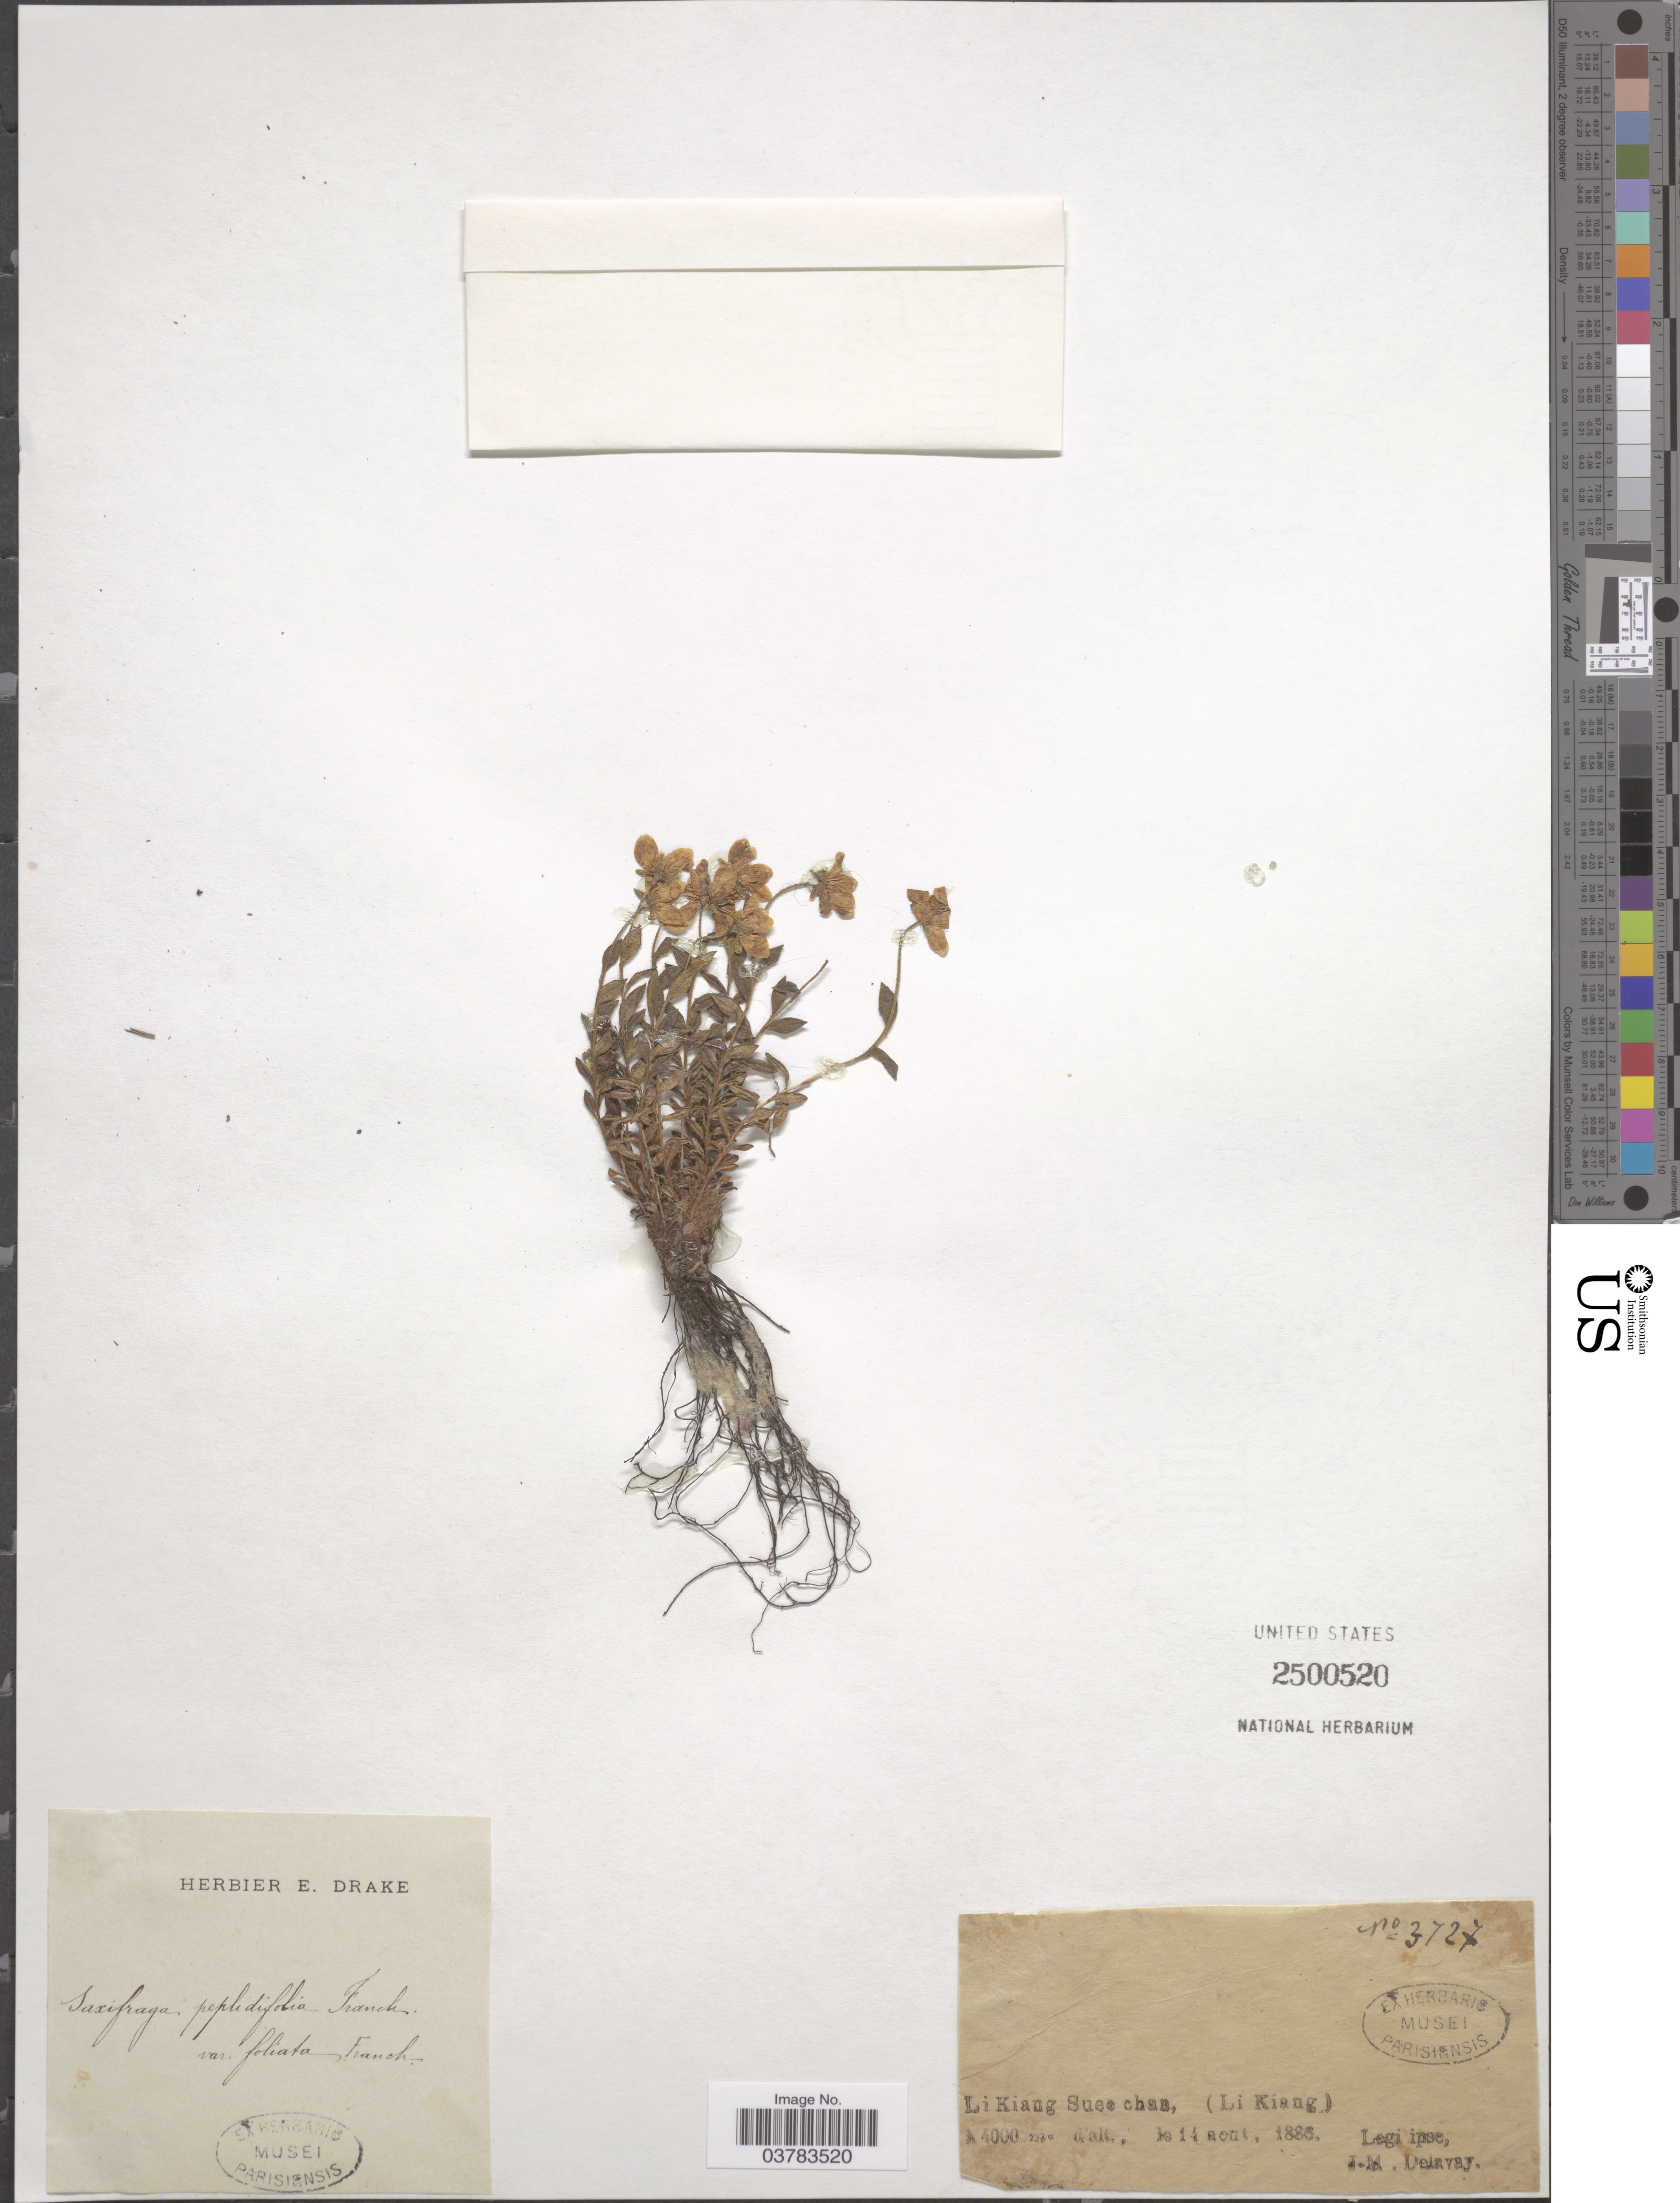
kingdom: Plantae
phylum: Tracheophyta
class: Magnoliopsida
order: Saxifragales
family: Saxifragaceae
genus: Saxifraga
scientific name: Saxifraga peplidifolia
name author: Franch.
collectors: J. Delavay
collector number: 3727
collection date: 1886-08-14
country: China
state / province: Sichuan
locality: Li Kiang Sue chuan (Li Kiang).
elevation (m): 4000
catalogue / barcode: US 2500520